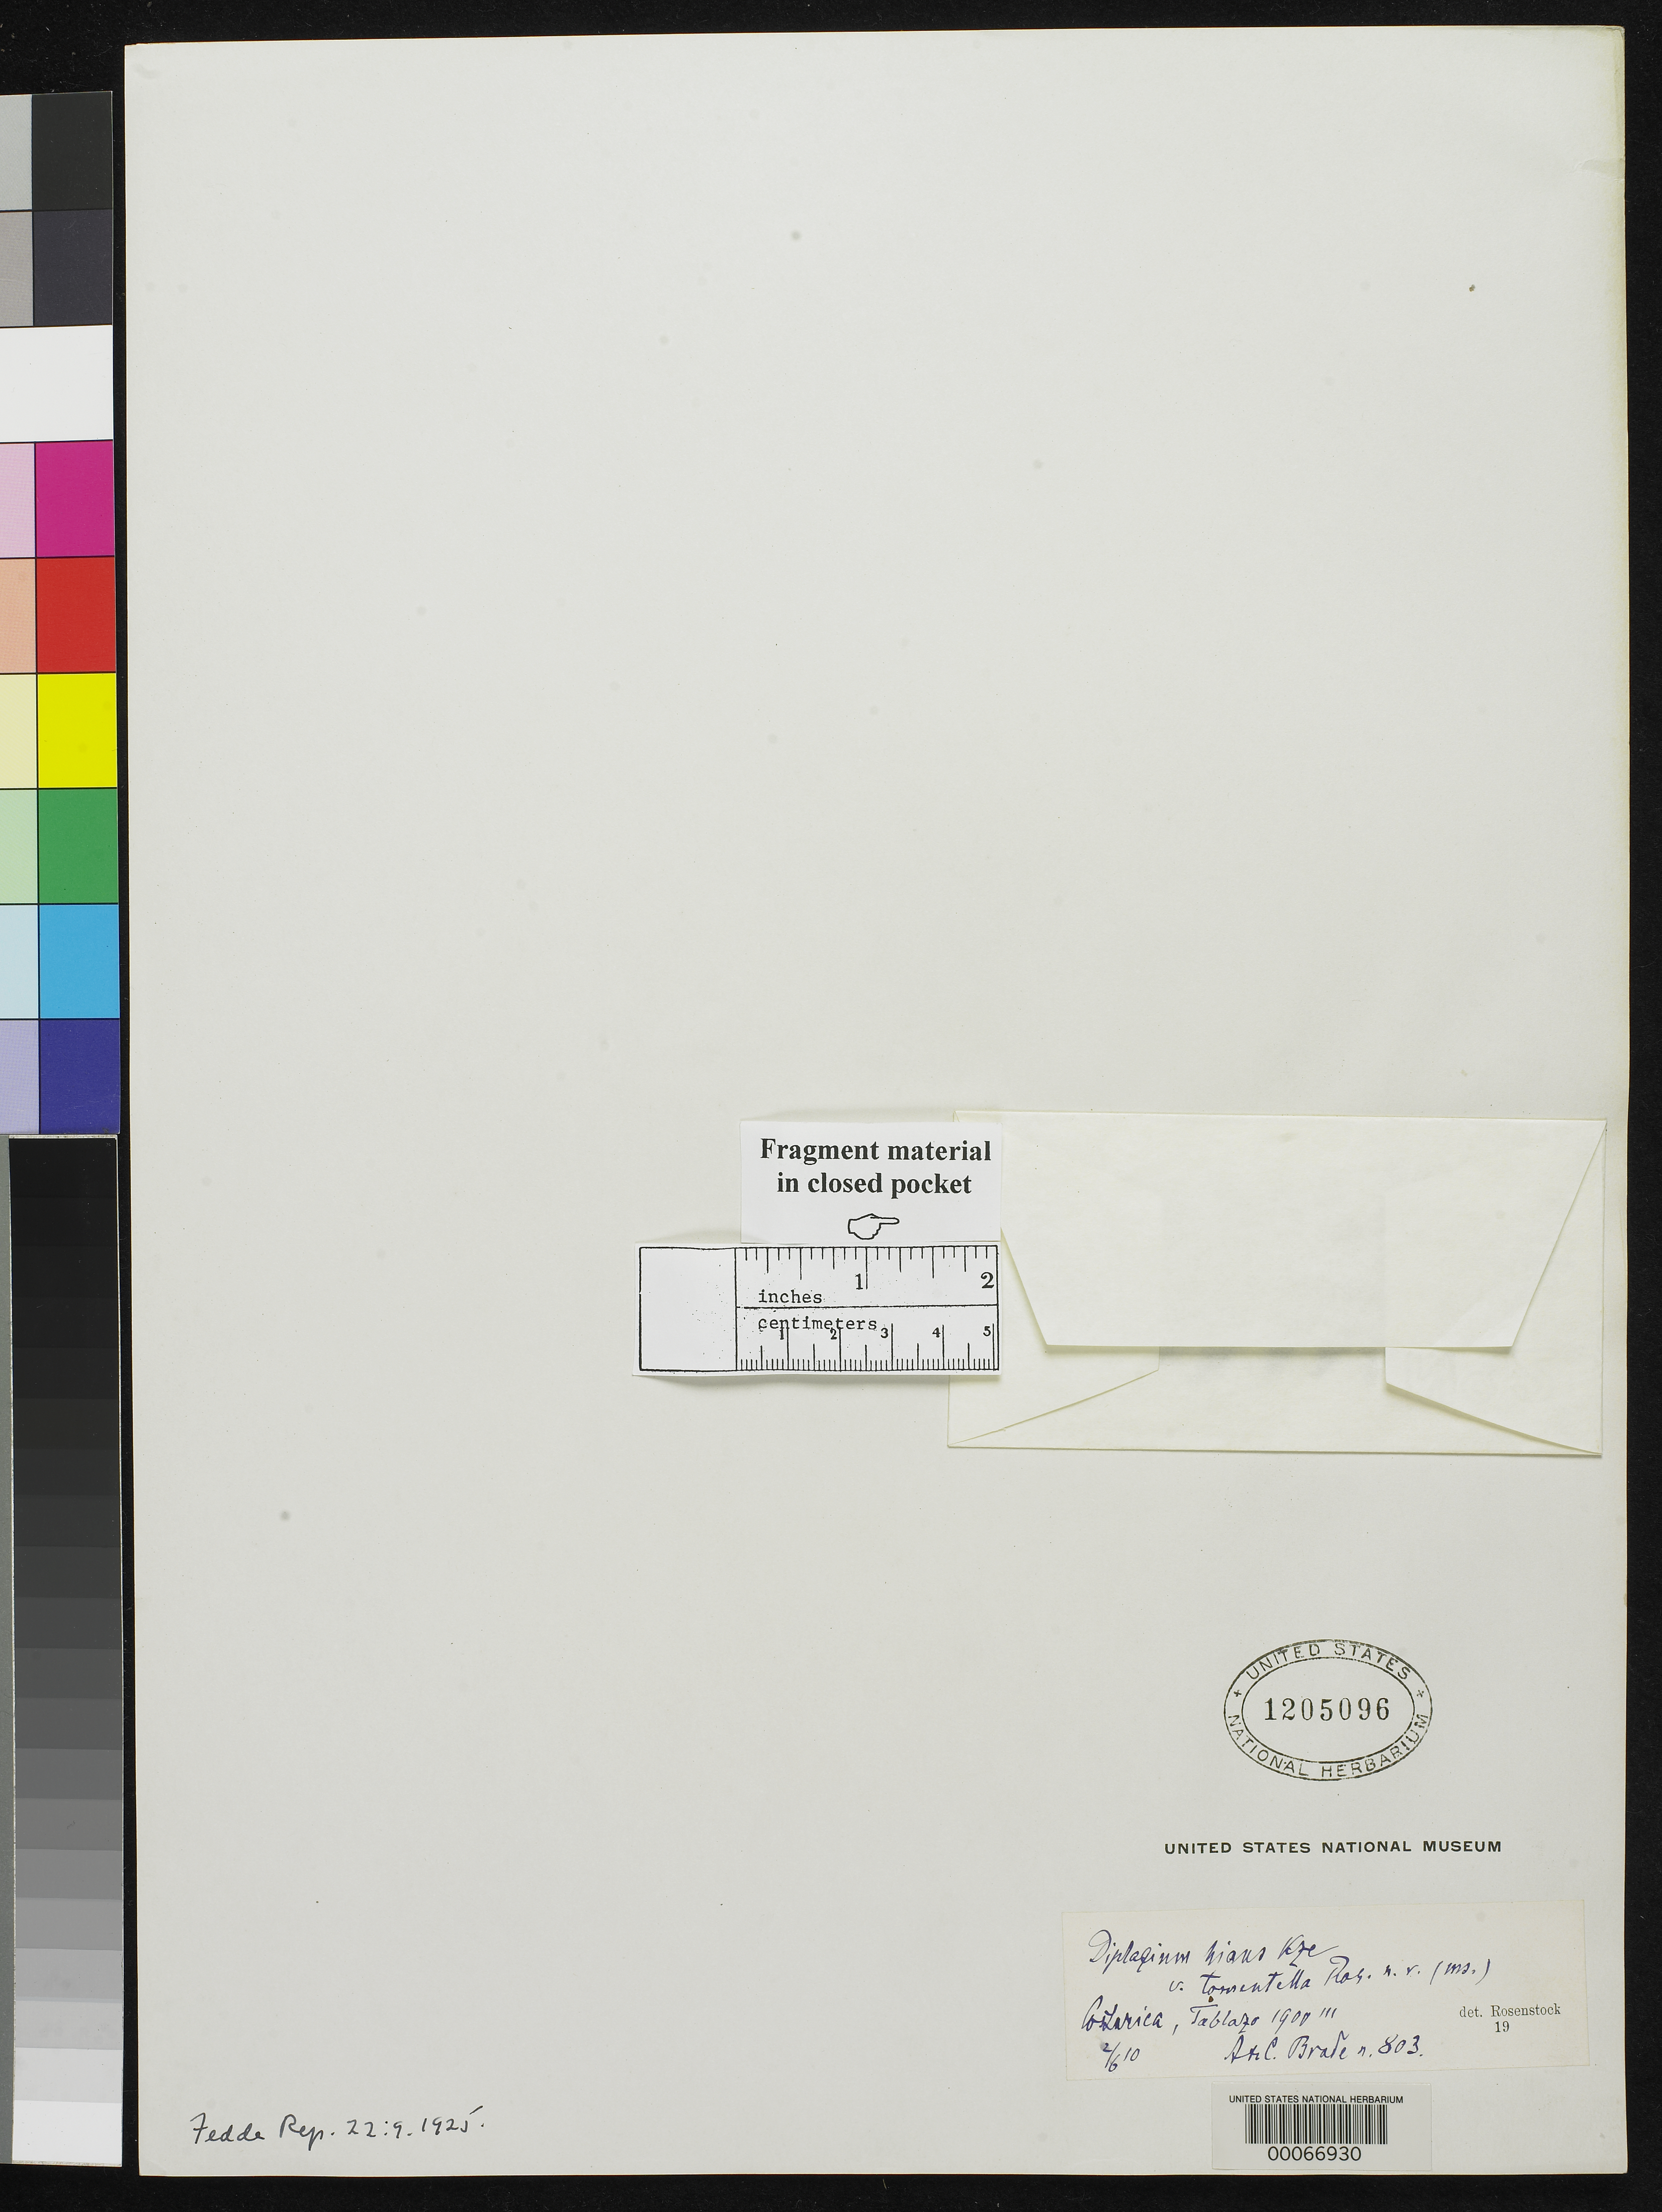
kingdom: Plantae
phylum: Tracheophyta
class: Polypodiopsida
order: Polypodiales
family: Athyriaceae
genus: Diplazium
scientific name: Diplazium hians var. tomentella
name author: Rosenst.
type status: Isotype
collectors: A. C. Brade & A. Brade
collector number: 803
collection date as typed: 02 Jun 1910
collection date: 1910-06-02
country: Costa Rica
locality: Tablazo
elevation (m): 1900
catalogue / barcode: US 1205096